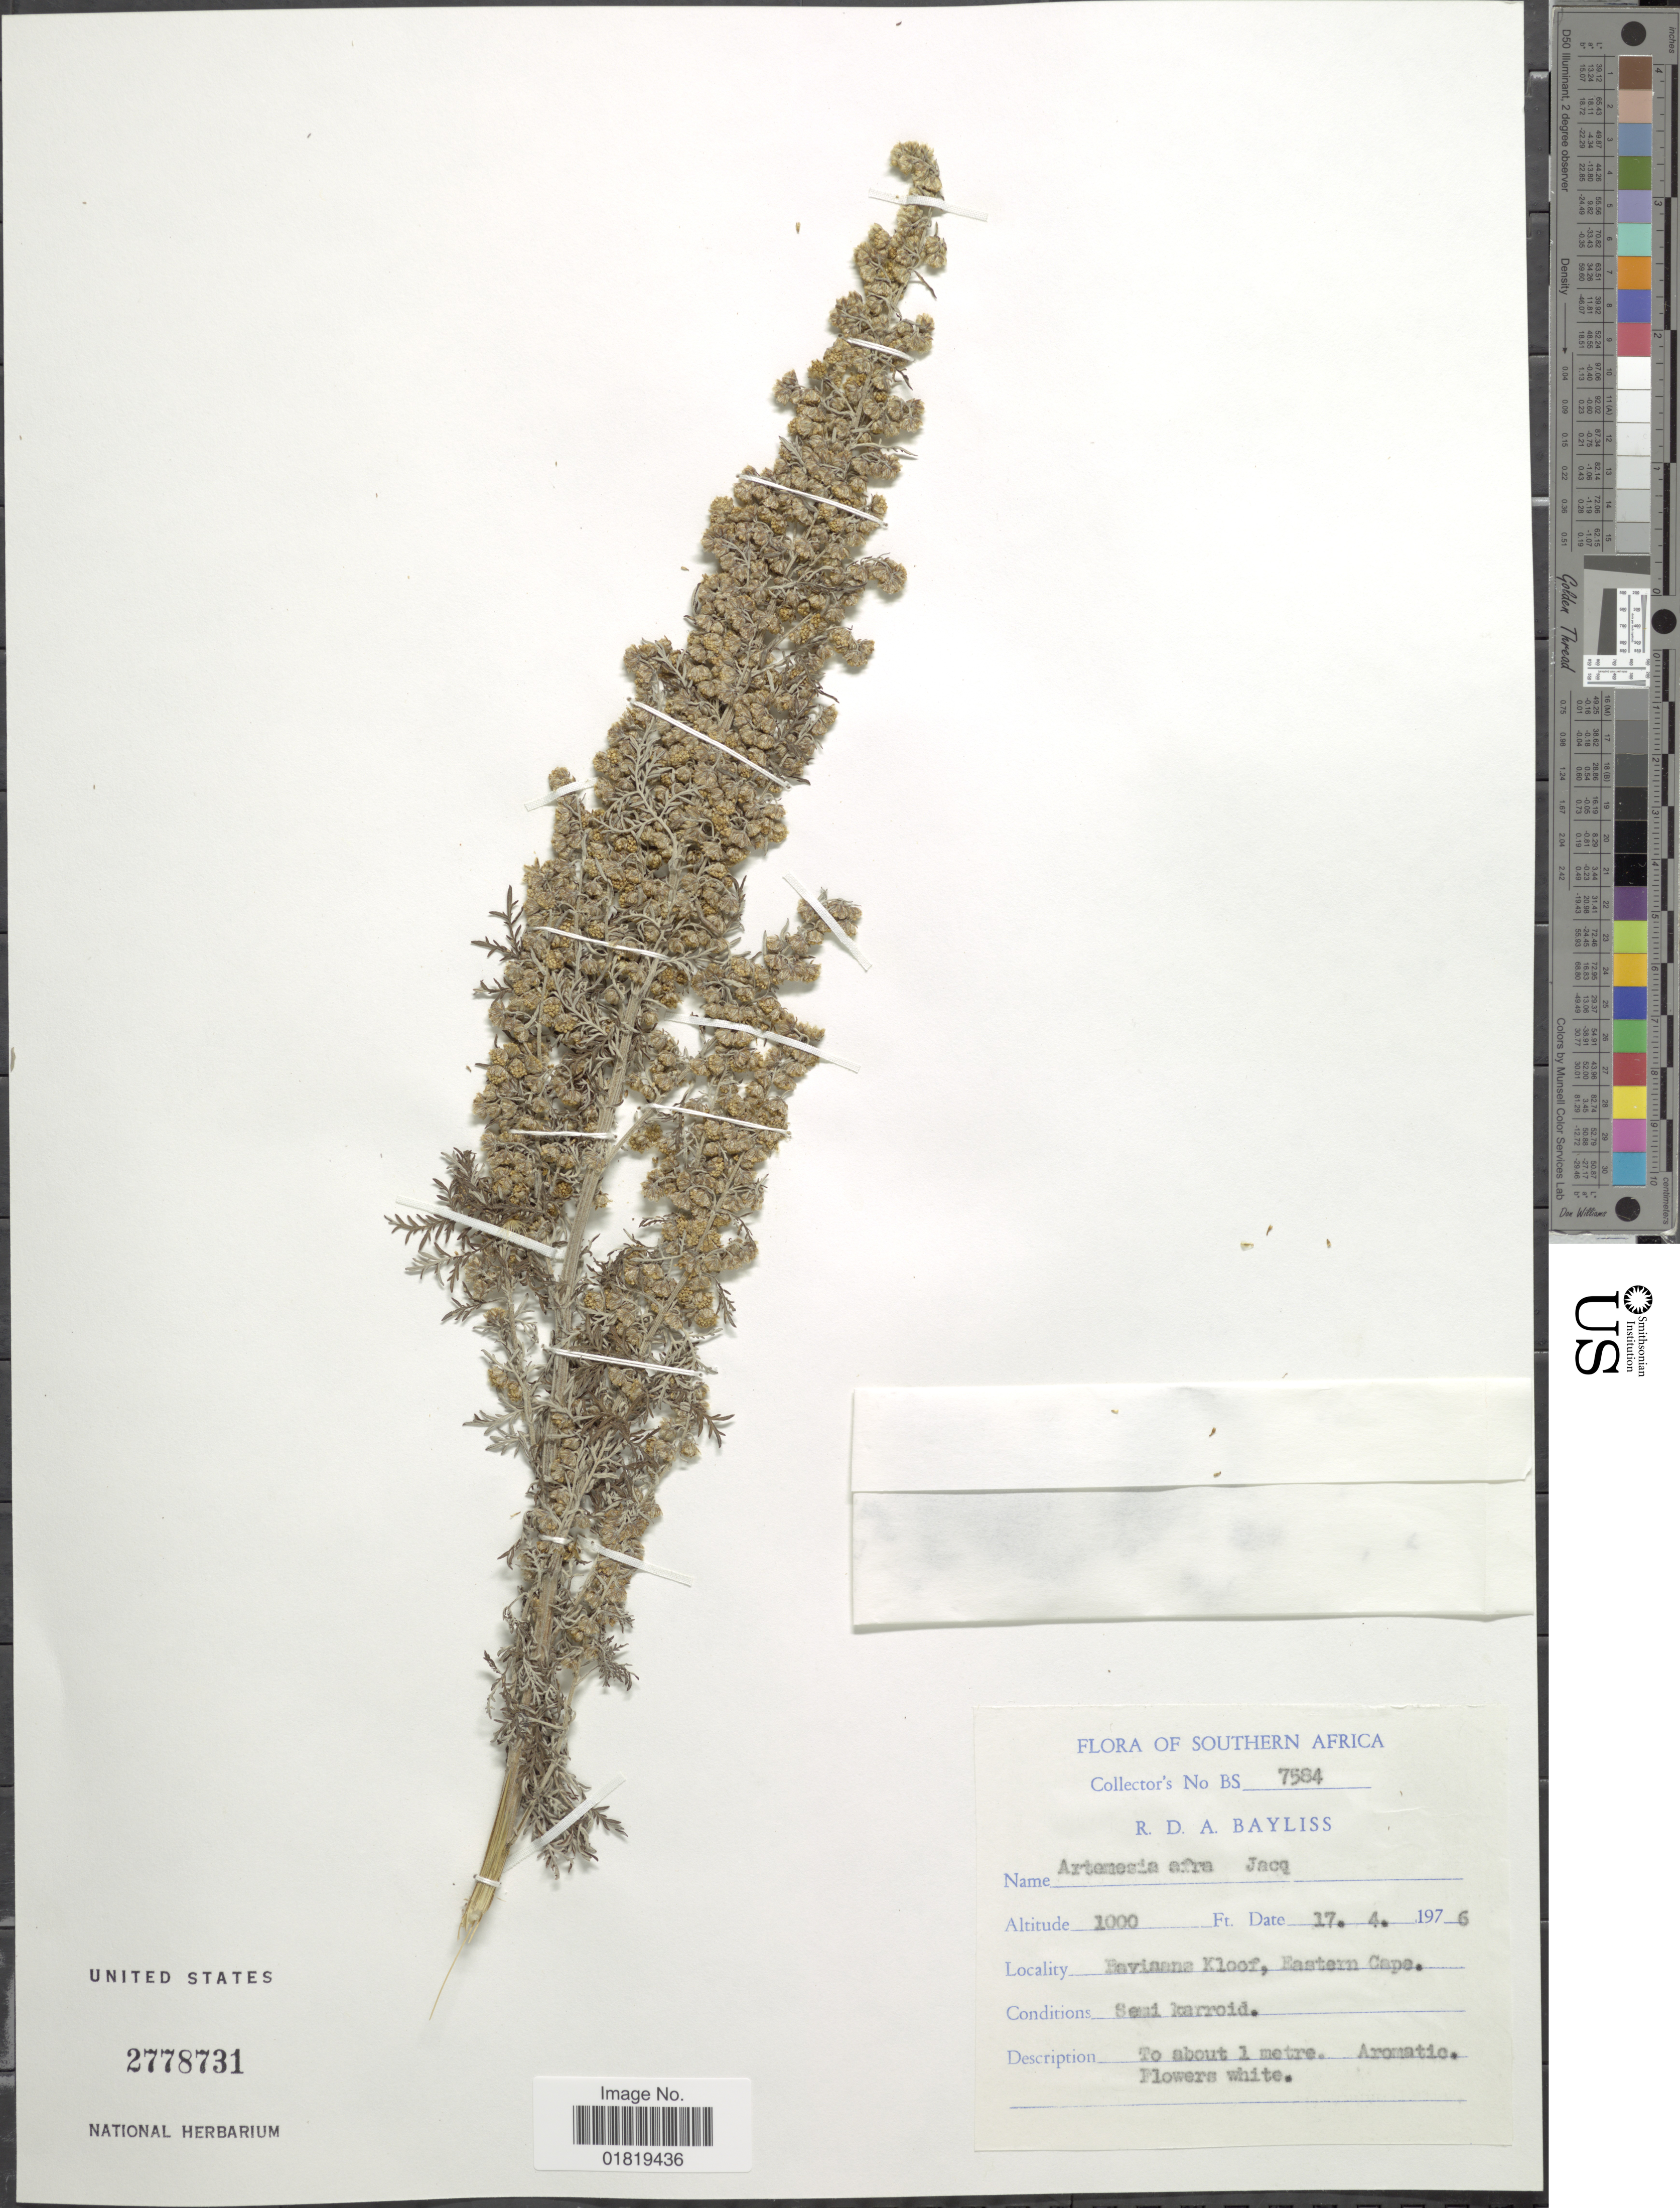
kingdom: Plantae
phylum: Tracheophyta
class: Magnoliopsida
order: Asterales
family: Asteraceae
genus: Artemisia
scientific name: Artemisia afra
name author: Jacq. ex Willd.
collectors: R. Bayliss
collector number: BS7584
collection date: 1976-04-17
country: South Africa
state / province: Eastern Cape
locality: Baviaans Kloof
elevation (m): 305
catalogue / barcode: US 2778731